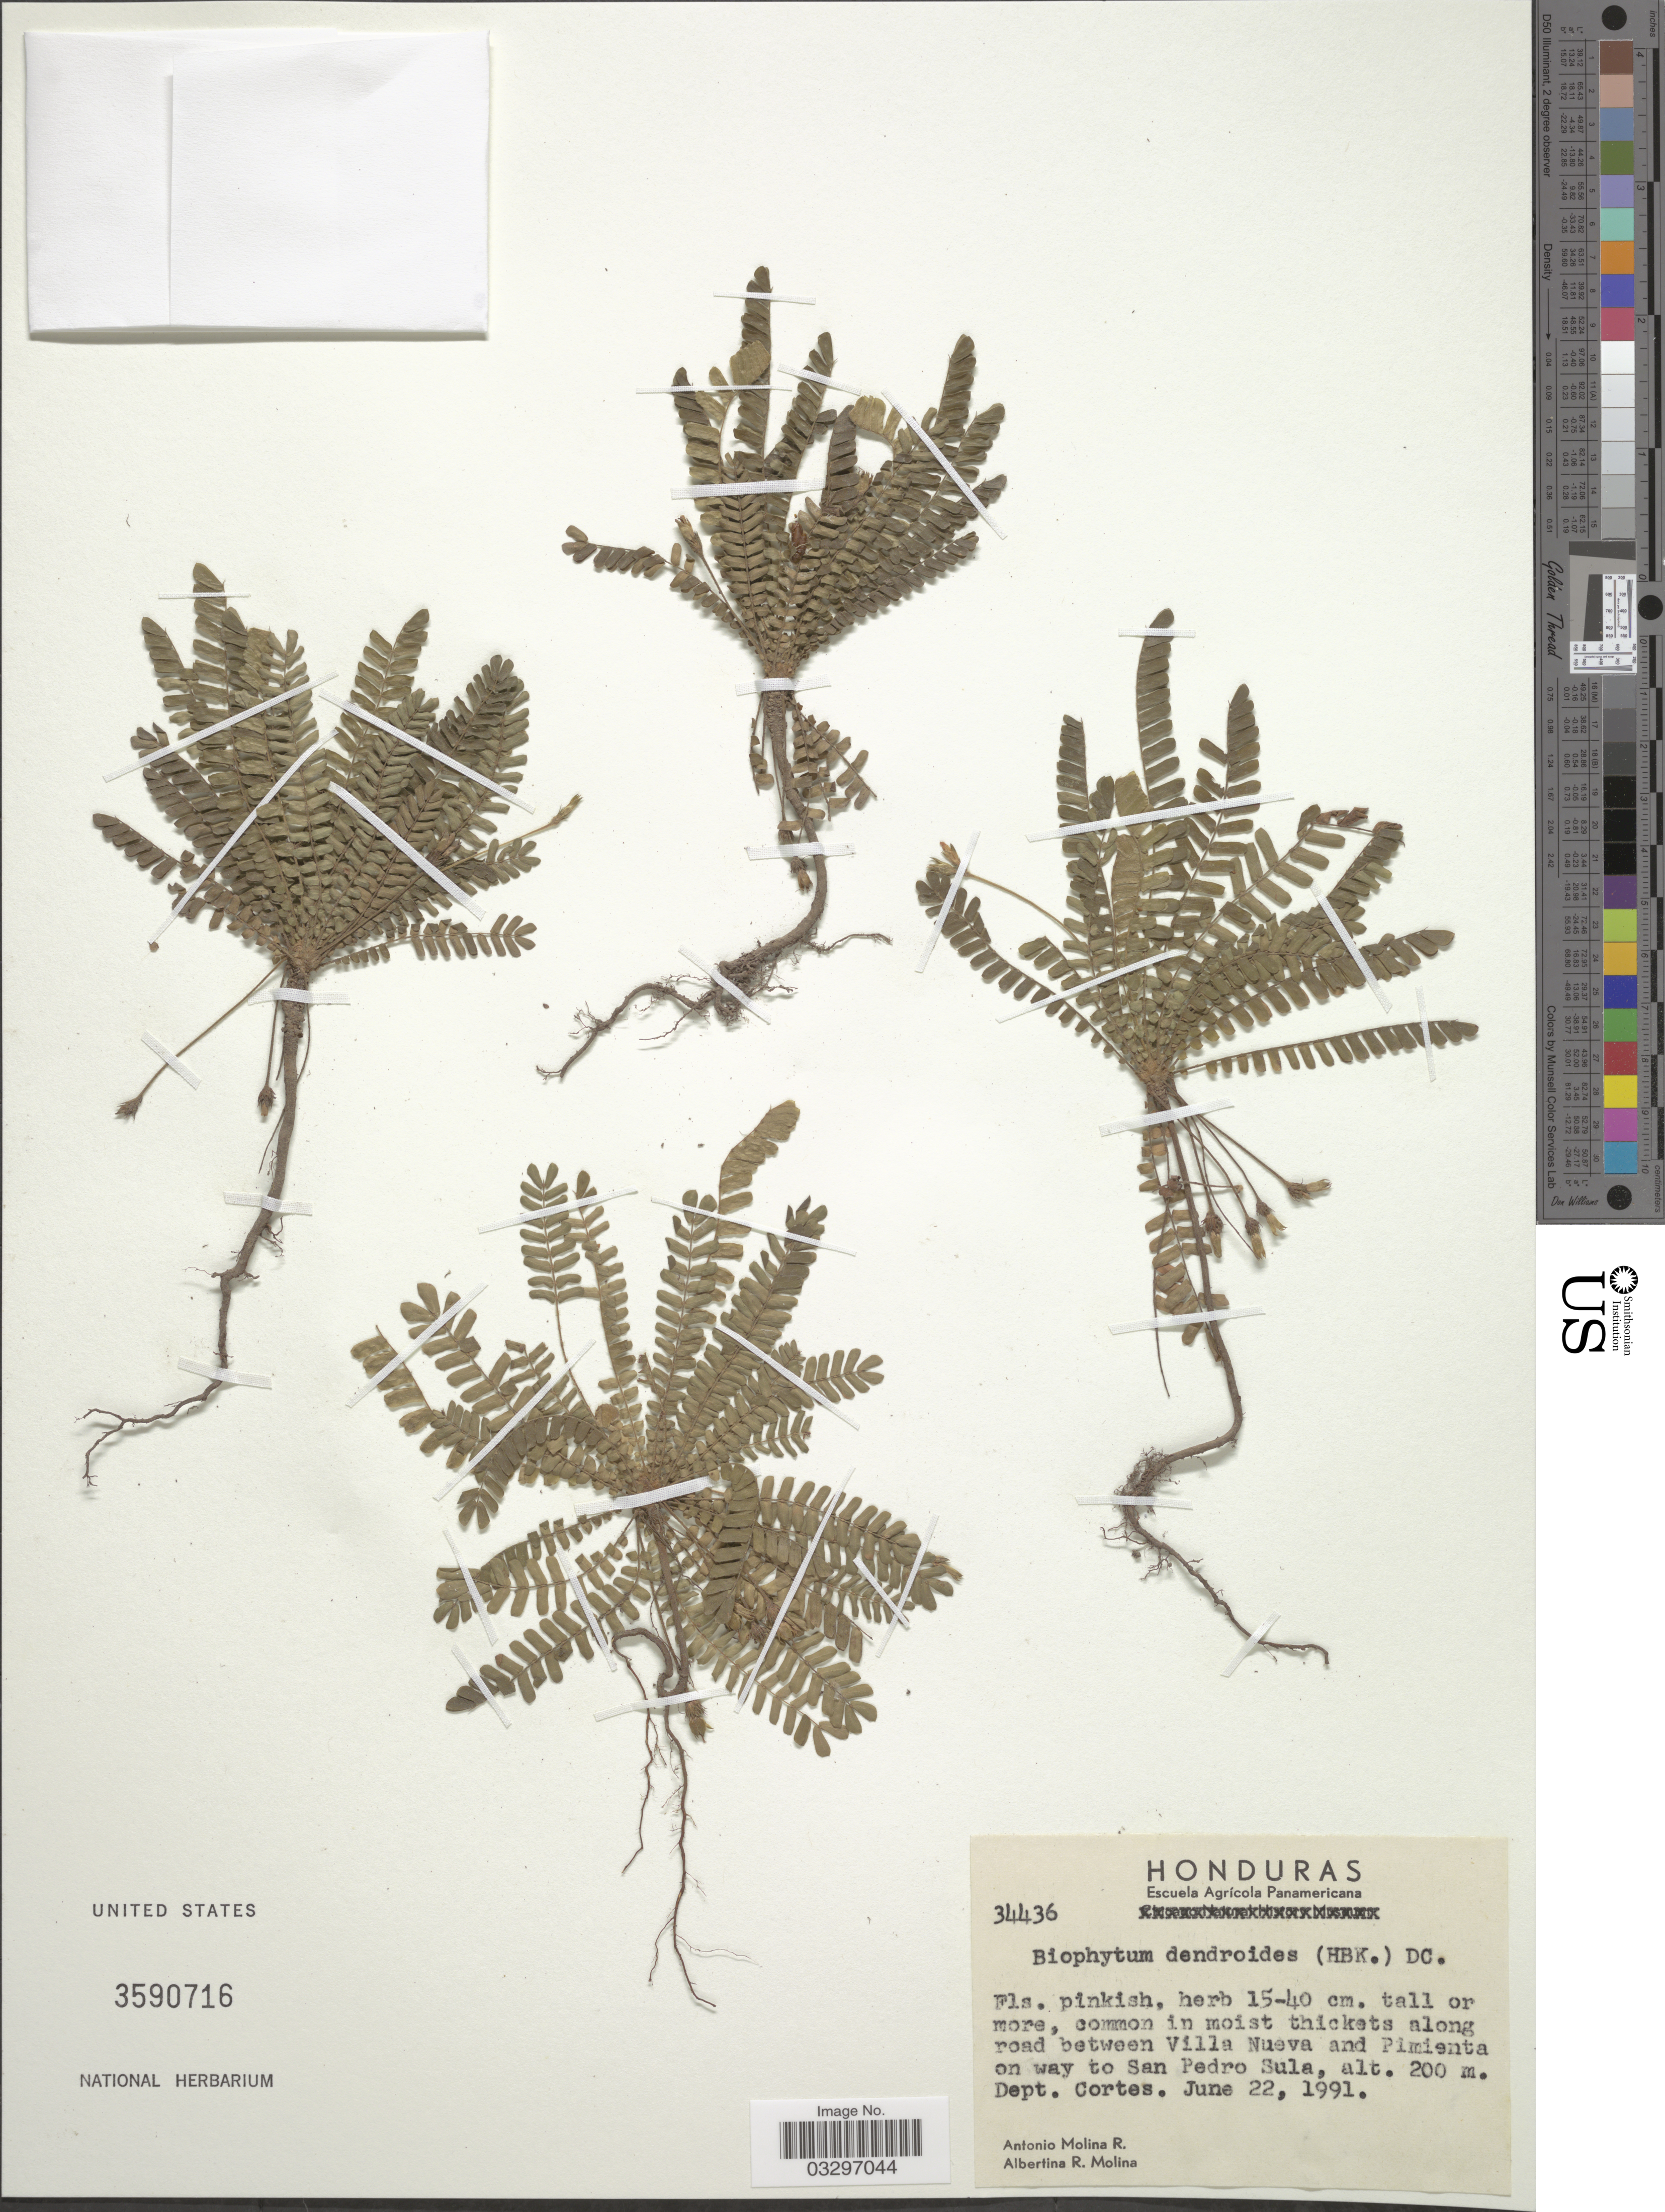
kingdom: Plantae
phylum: Tracheophyta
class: Magnoliopsida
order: Oxalidales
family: Oxalidaceae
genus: Biophytum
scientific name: Biophytum dendroides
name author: (Kunth) DC.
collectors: A. Molina R. & A. R. Molina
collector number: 34436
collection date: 1991-06-22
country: Honduras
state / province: Cortés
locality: Common in moist thickets along road between Villa Nueva and Pimienta on way to San Pedro Sula, Dept. Cortes.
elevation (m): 200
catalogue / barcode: US 3590716